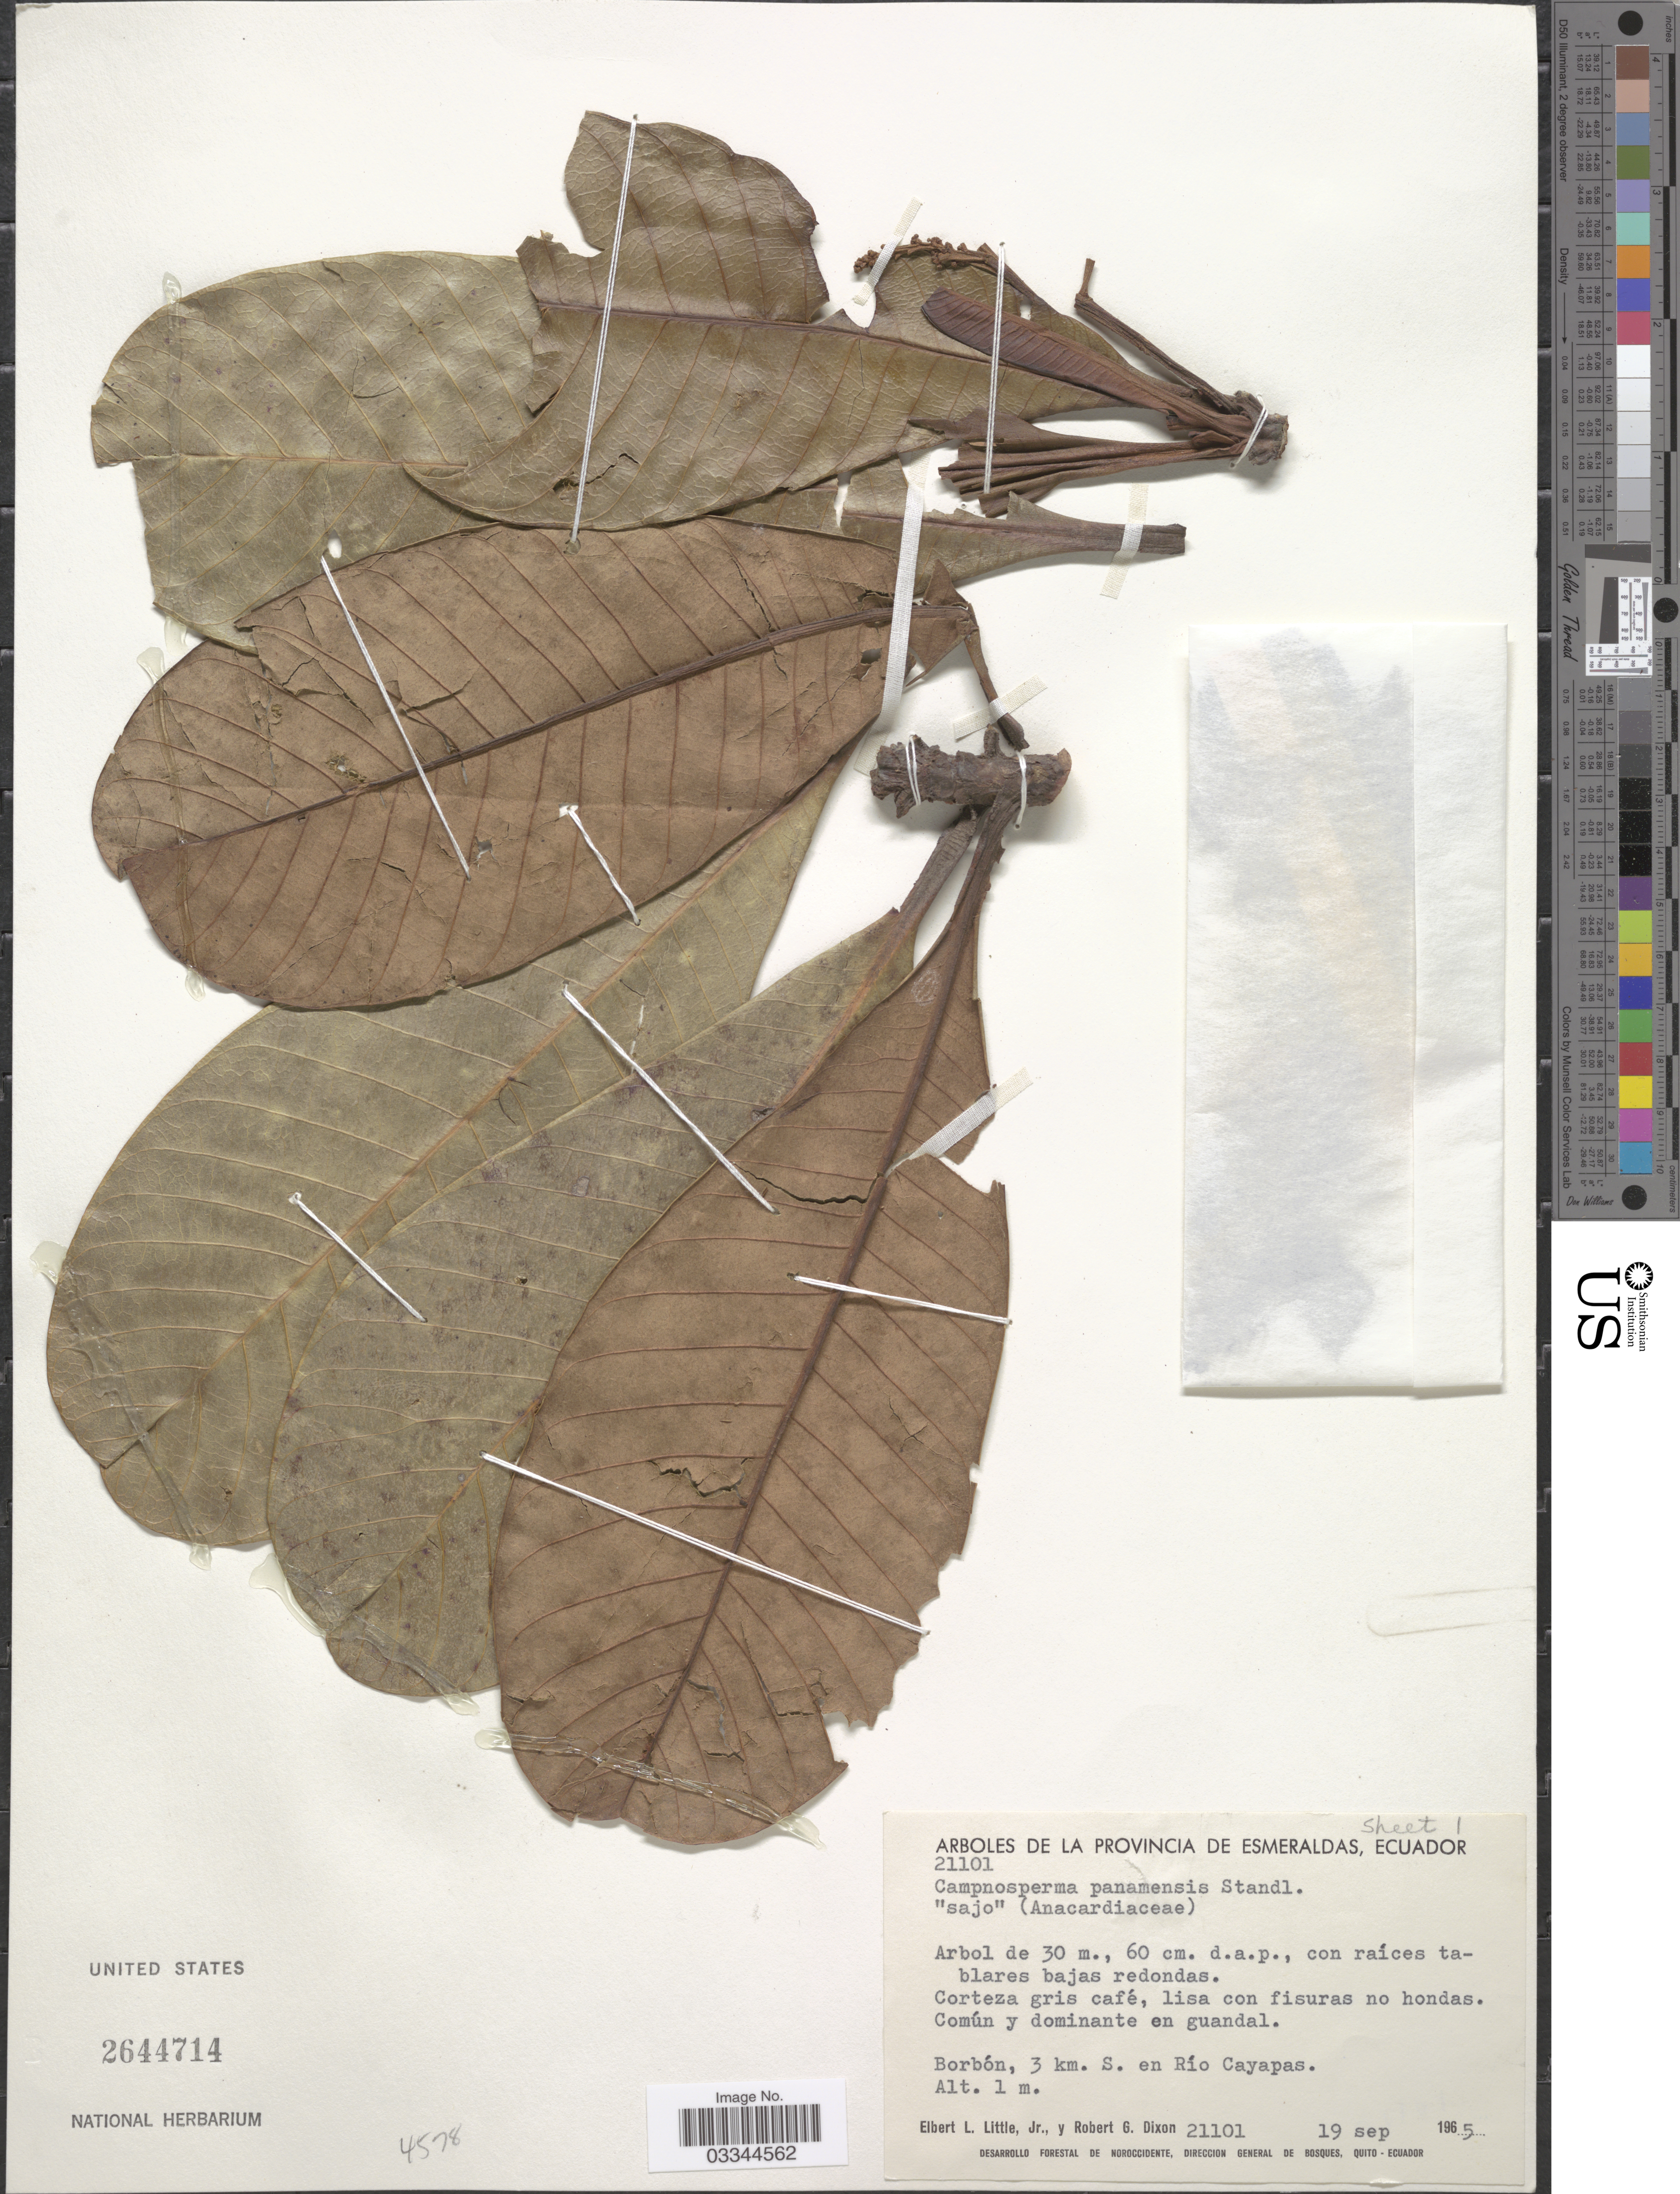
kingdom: Plantae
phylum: Tracheophyta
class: Magnoliopsida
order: Sapindales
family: Anacardiaceae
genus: Campnosperma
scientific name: Campnosperma panamense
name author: Standl.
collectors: E. L. Little & R. G. Dixon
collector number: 21101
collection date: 1965-09-19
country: Ecuador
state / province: Esmeraldas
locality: Borbón, 3 km. S. en Río Cayapas.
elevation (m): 1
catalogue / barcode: US 2644714